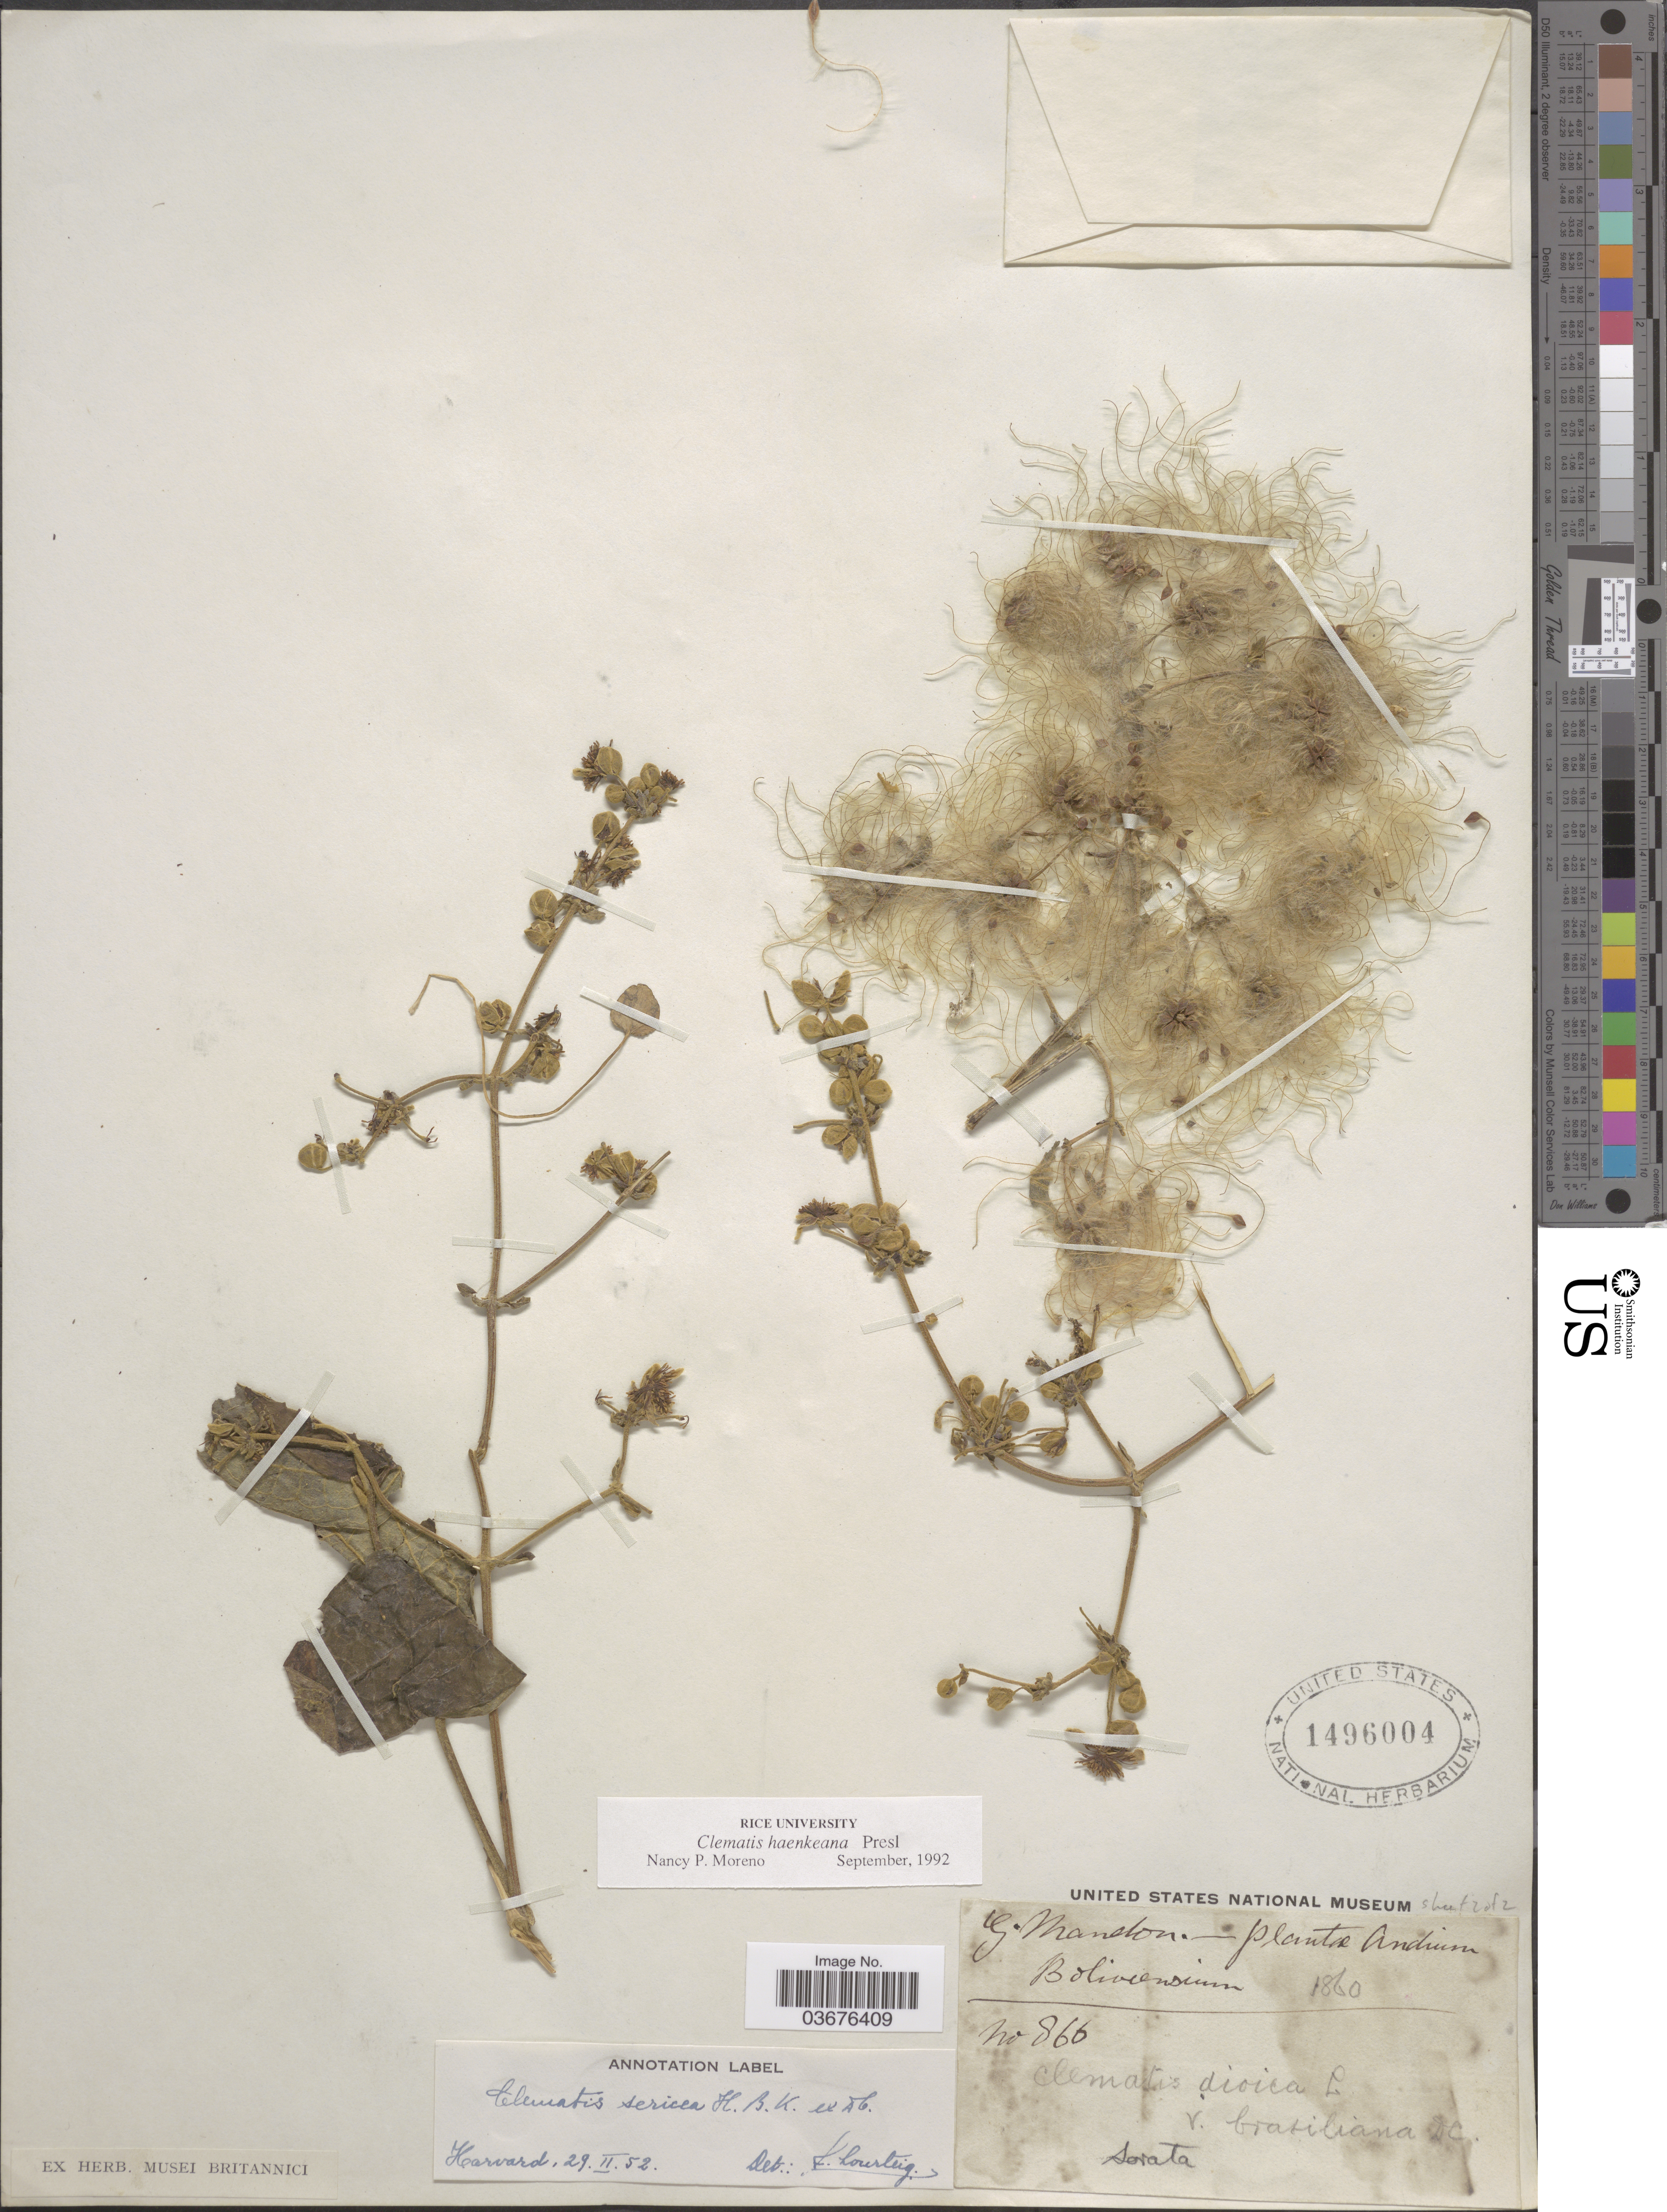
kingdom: Plantae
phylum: Tracheophyta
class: Magnoliopsida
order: Ranunculales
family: Ranunculaceae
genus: Clematis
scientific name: Clematis haenkeana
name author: C. Presl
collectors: G. Mandon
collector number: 866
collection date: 1860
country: Bolivia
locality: Andium Boliviensium. Sorata.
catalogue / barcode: US 1496004